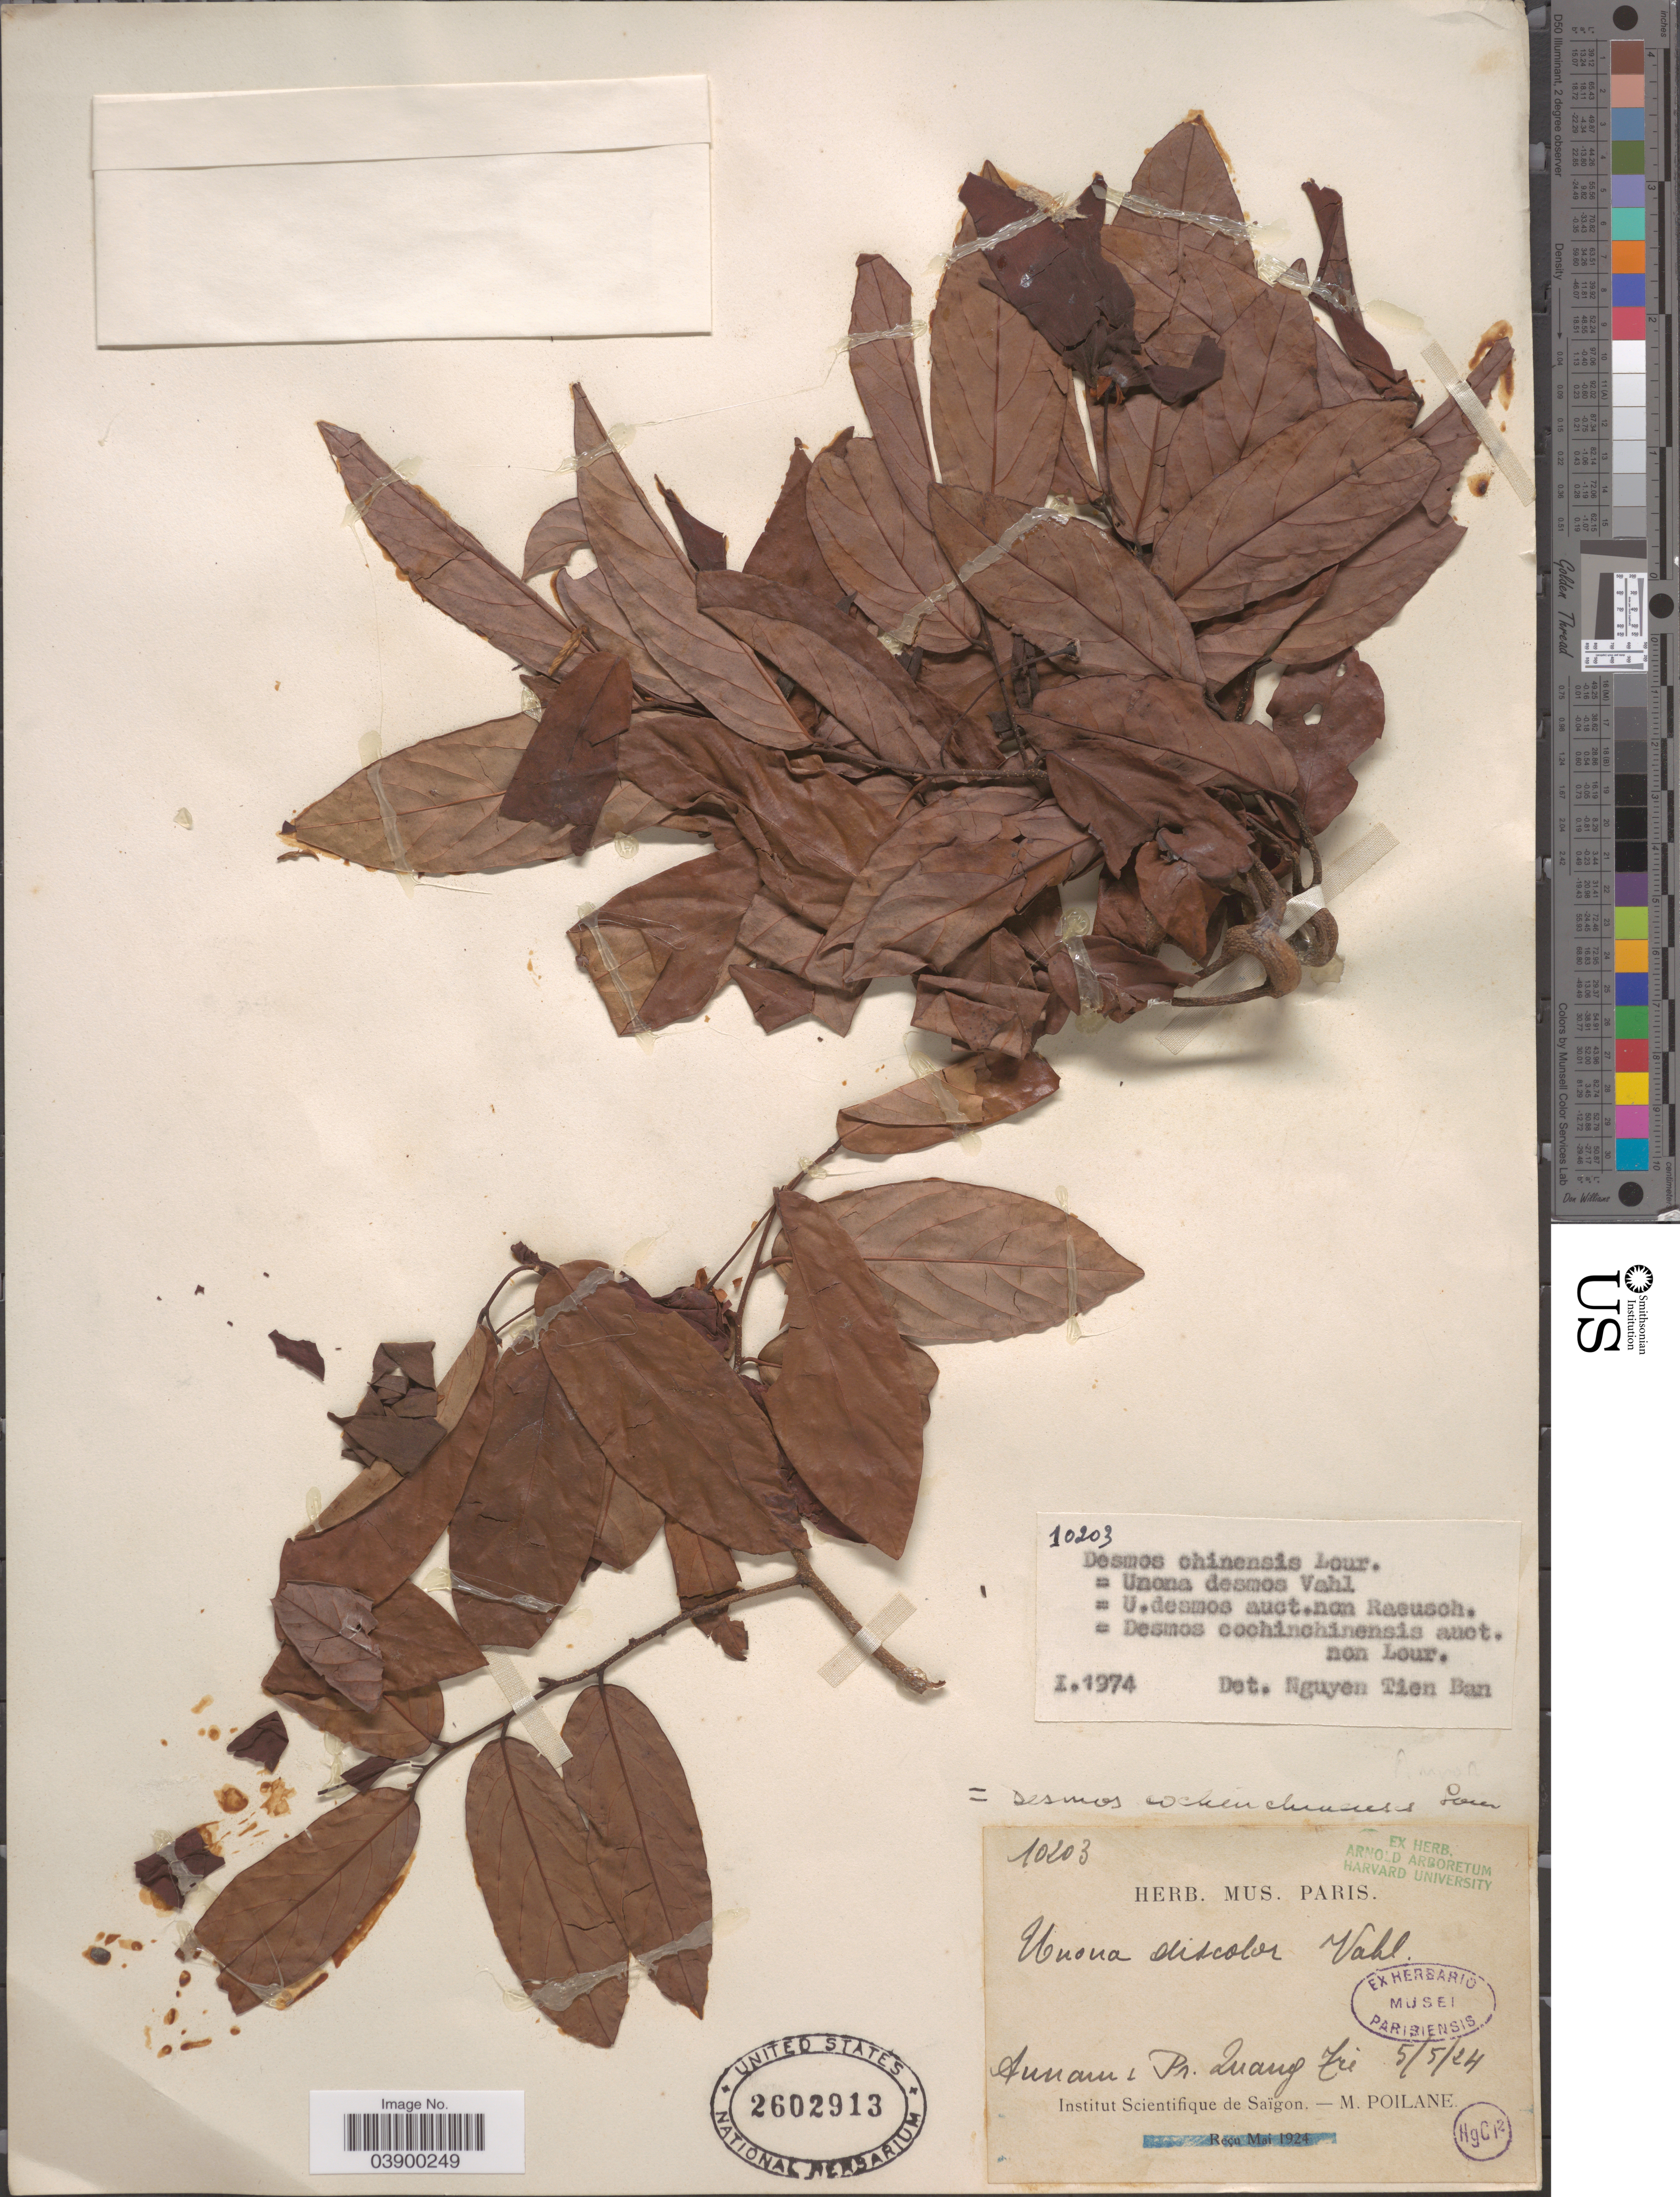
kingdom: Plantae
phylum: Tracheophyta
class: Magnoliopsida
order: Magnoliales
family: Annonaceae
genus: Desmos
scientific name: Desmos chinensis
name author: Lour.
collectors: M. Poilane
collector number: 10203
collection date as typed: Transcribed d/m/y: 5/5/24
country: Vietnam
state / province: Quang Tri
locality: Annam & [interpreted] Pr. Quang Tri.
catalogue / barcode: US 2602913